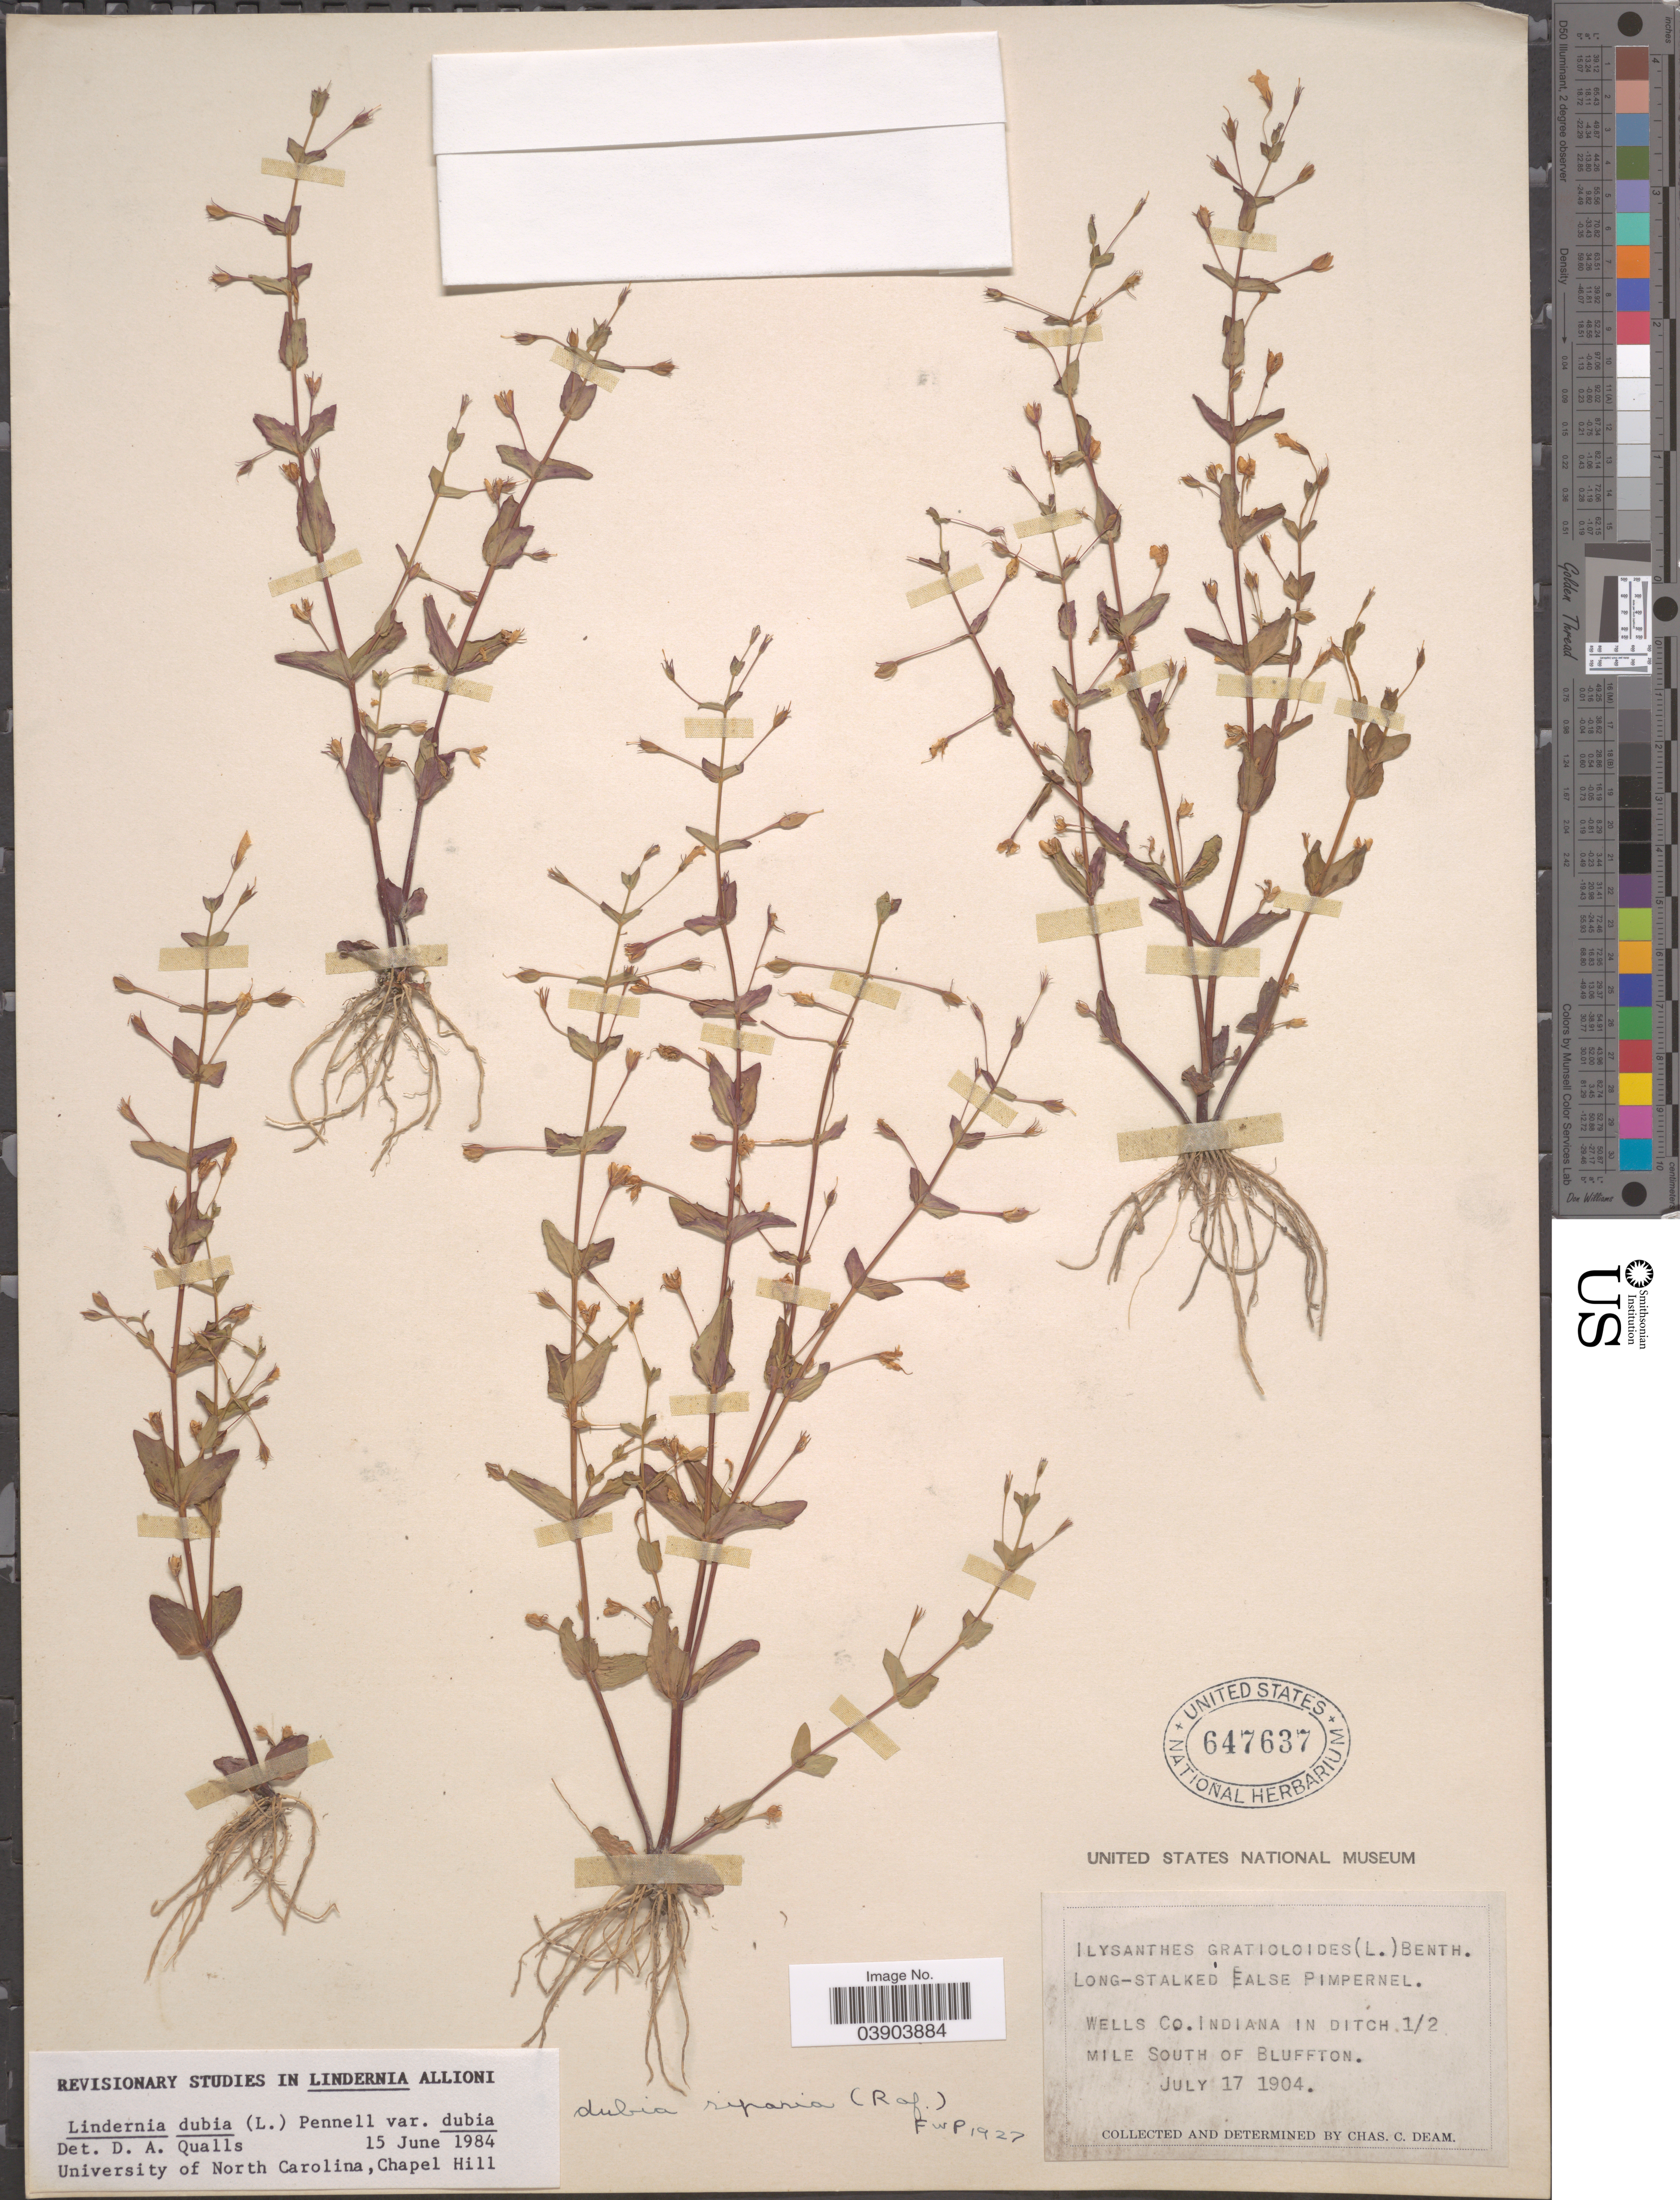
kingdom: Plantae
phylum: Tracheophyta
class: Magnoliopsida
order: Lamiales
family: Linderniaceae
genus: Lindernia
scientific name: Lindernia dubia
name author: (L.) Pennell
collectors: C. C. Deam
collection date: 1904-07-17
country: United States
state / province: Indiana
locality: Wells Co. In ditch ½ mile south of Bluffton.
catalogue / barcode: US 647637